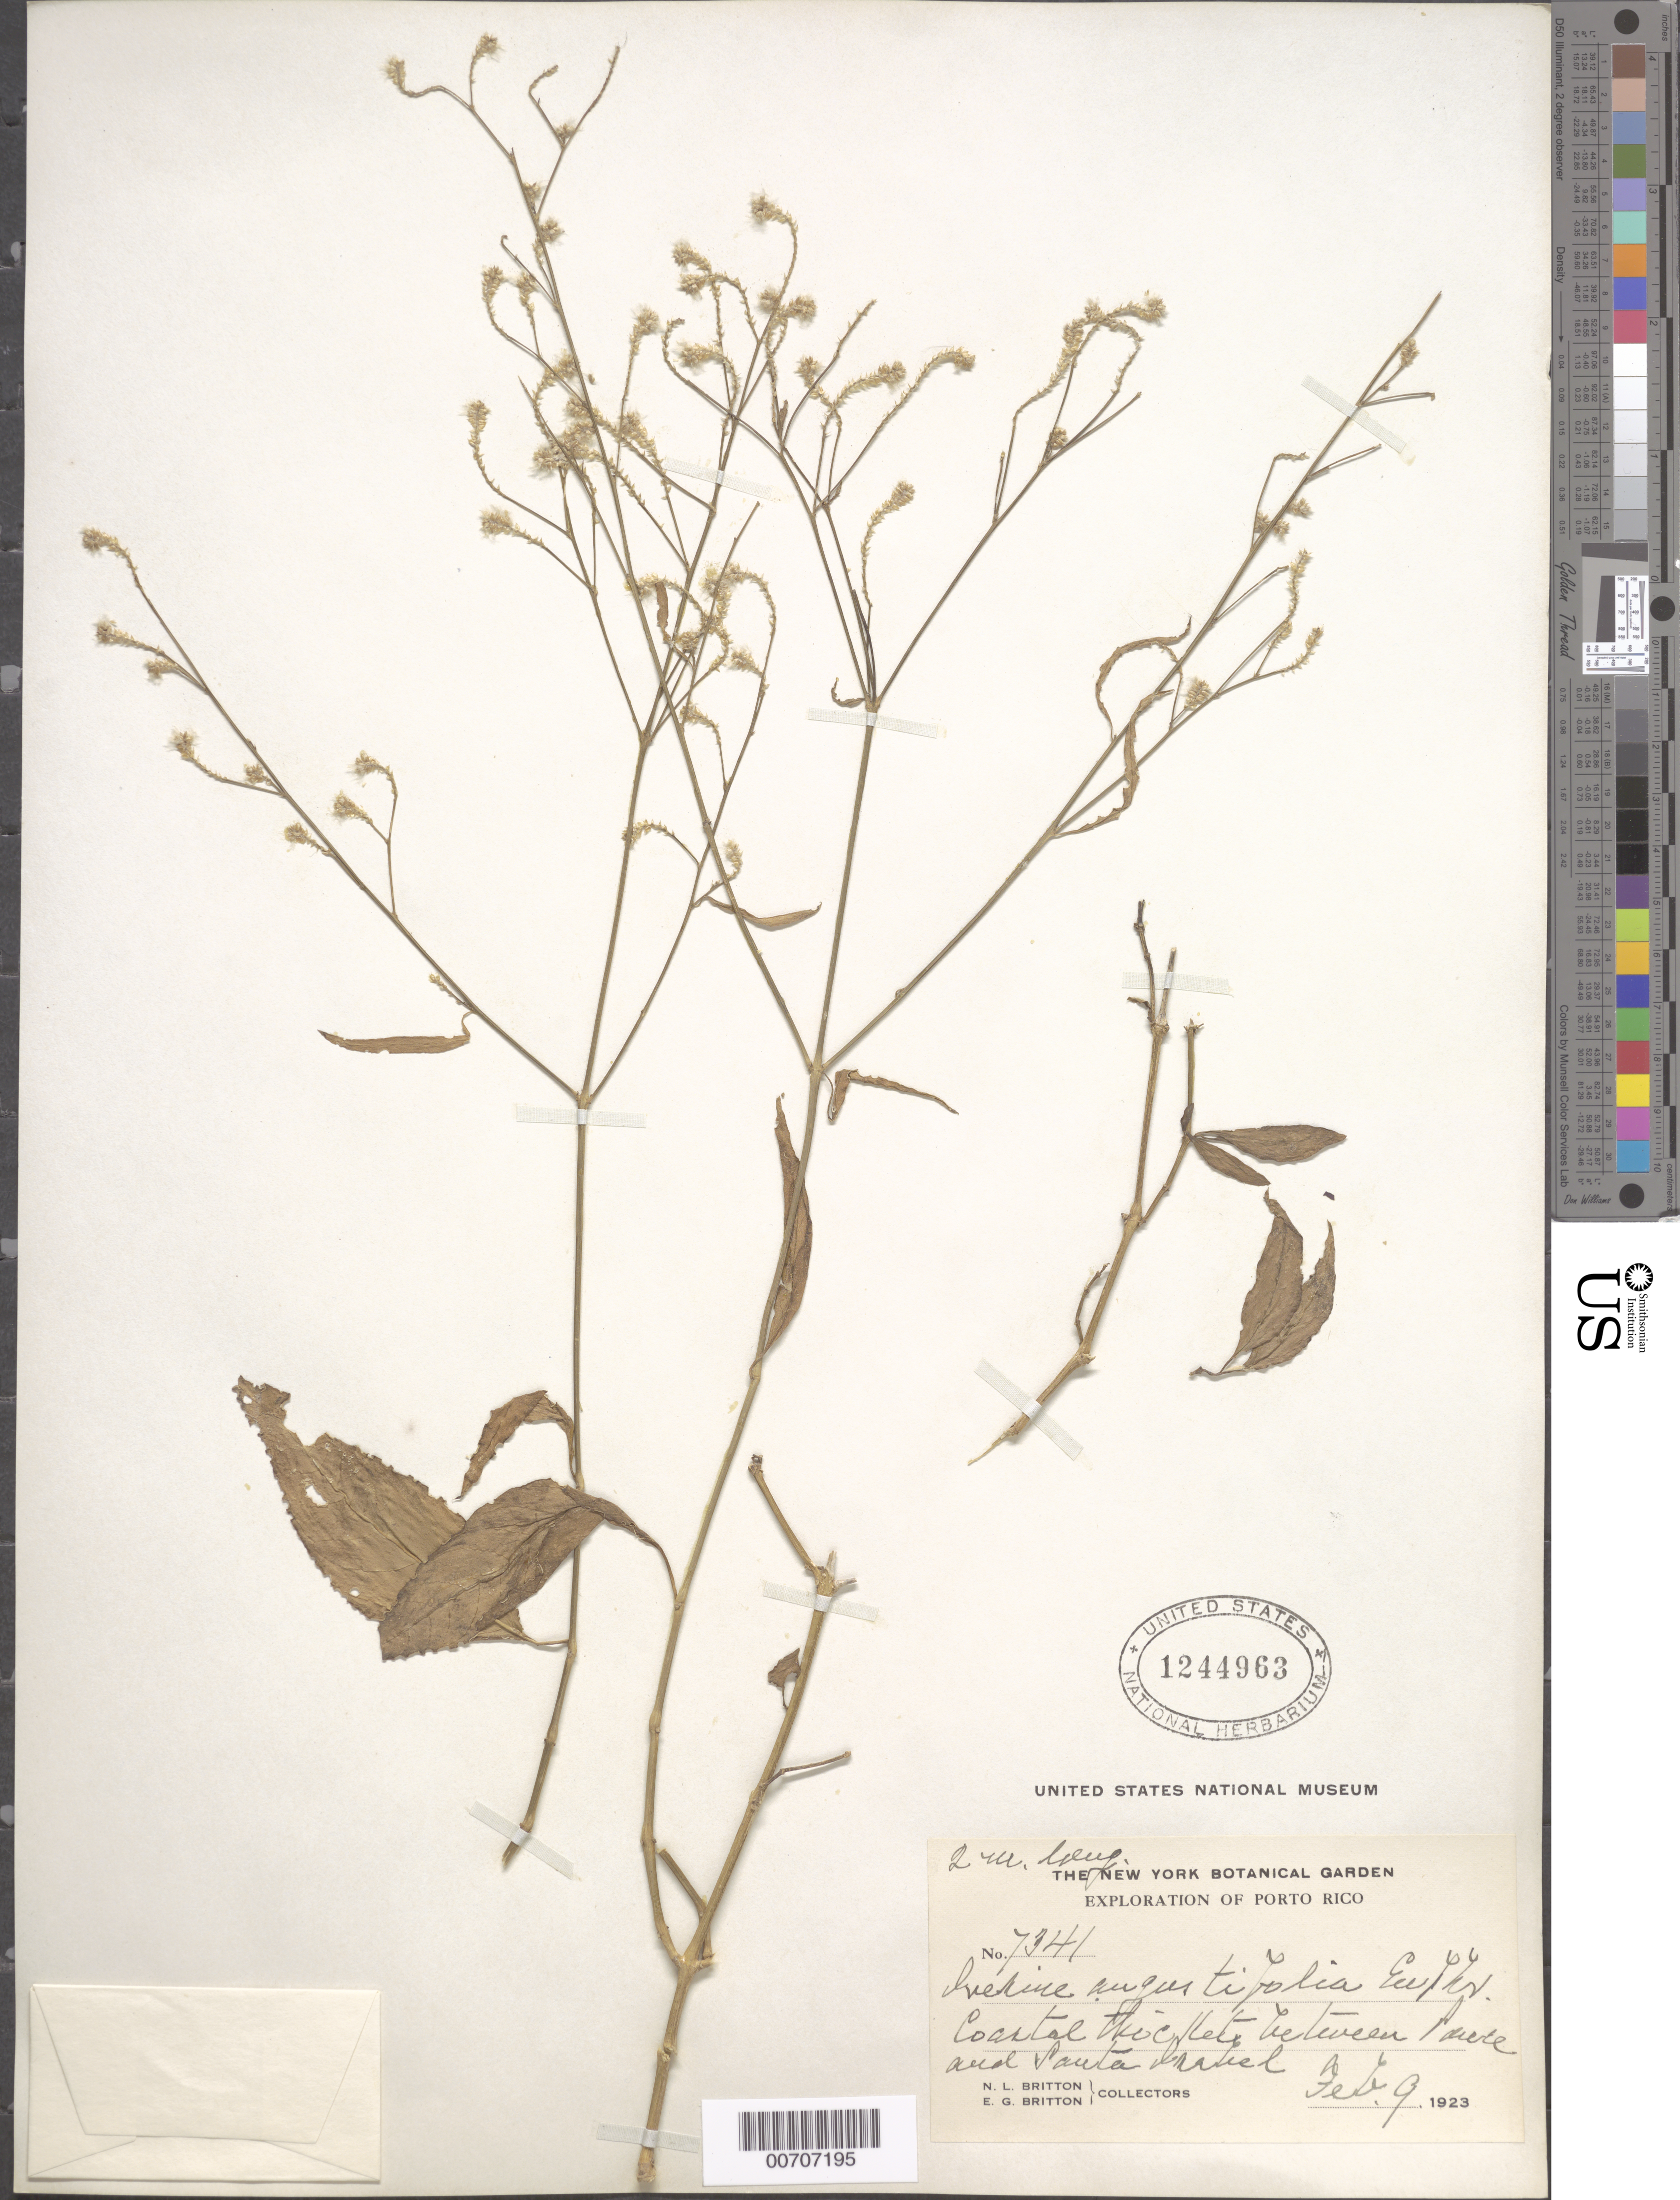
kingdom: Plantae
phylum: Tracheophyta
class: Magnoliopsida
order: Caryophyllales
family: Amaranthaceae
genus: Iresine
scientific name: Iresine angustifolia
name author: Euphrasén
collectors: N. Britton & E. G. Britton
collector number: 7341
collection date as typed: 09 Feb 1923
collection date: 1923-02-09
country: Puerto Rico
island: Greater Antilles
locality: Ponce and Santa Isabel, btw.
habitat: Coastal thickets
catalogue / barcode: US 1244963